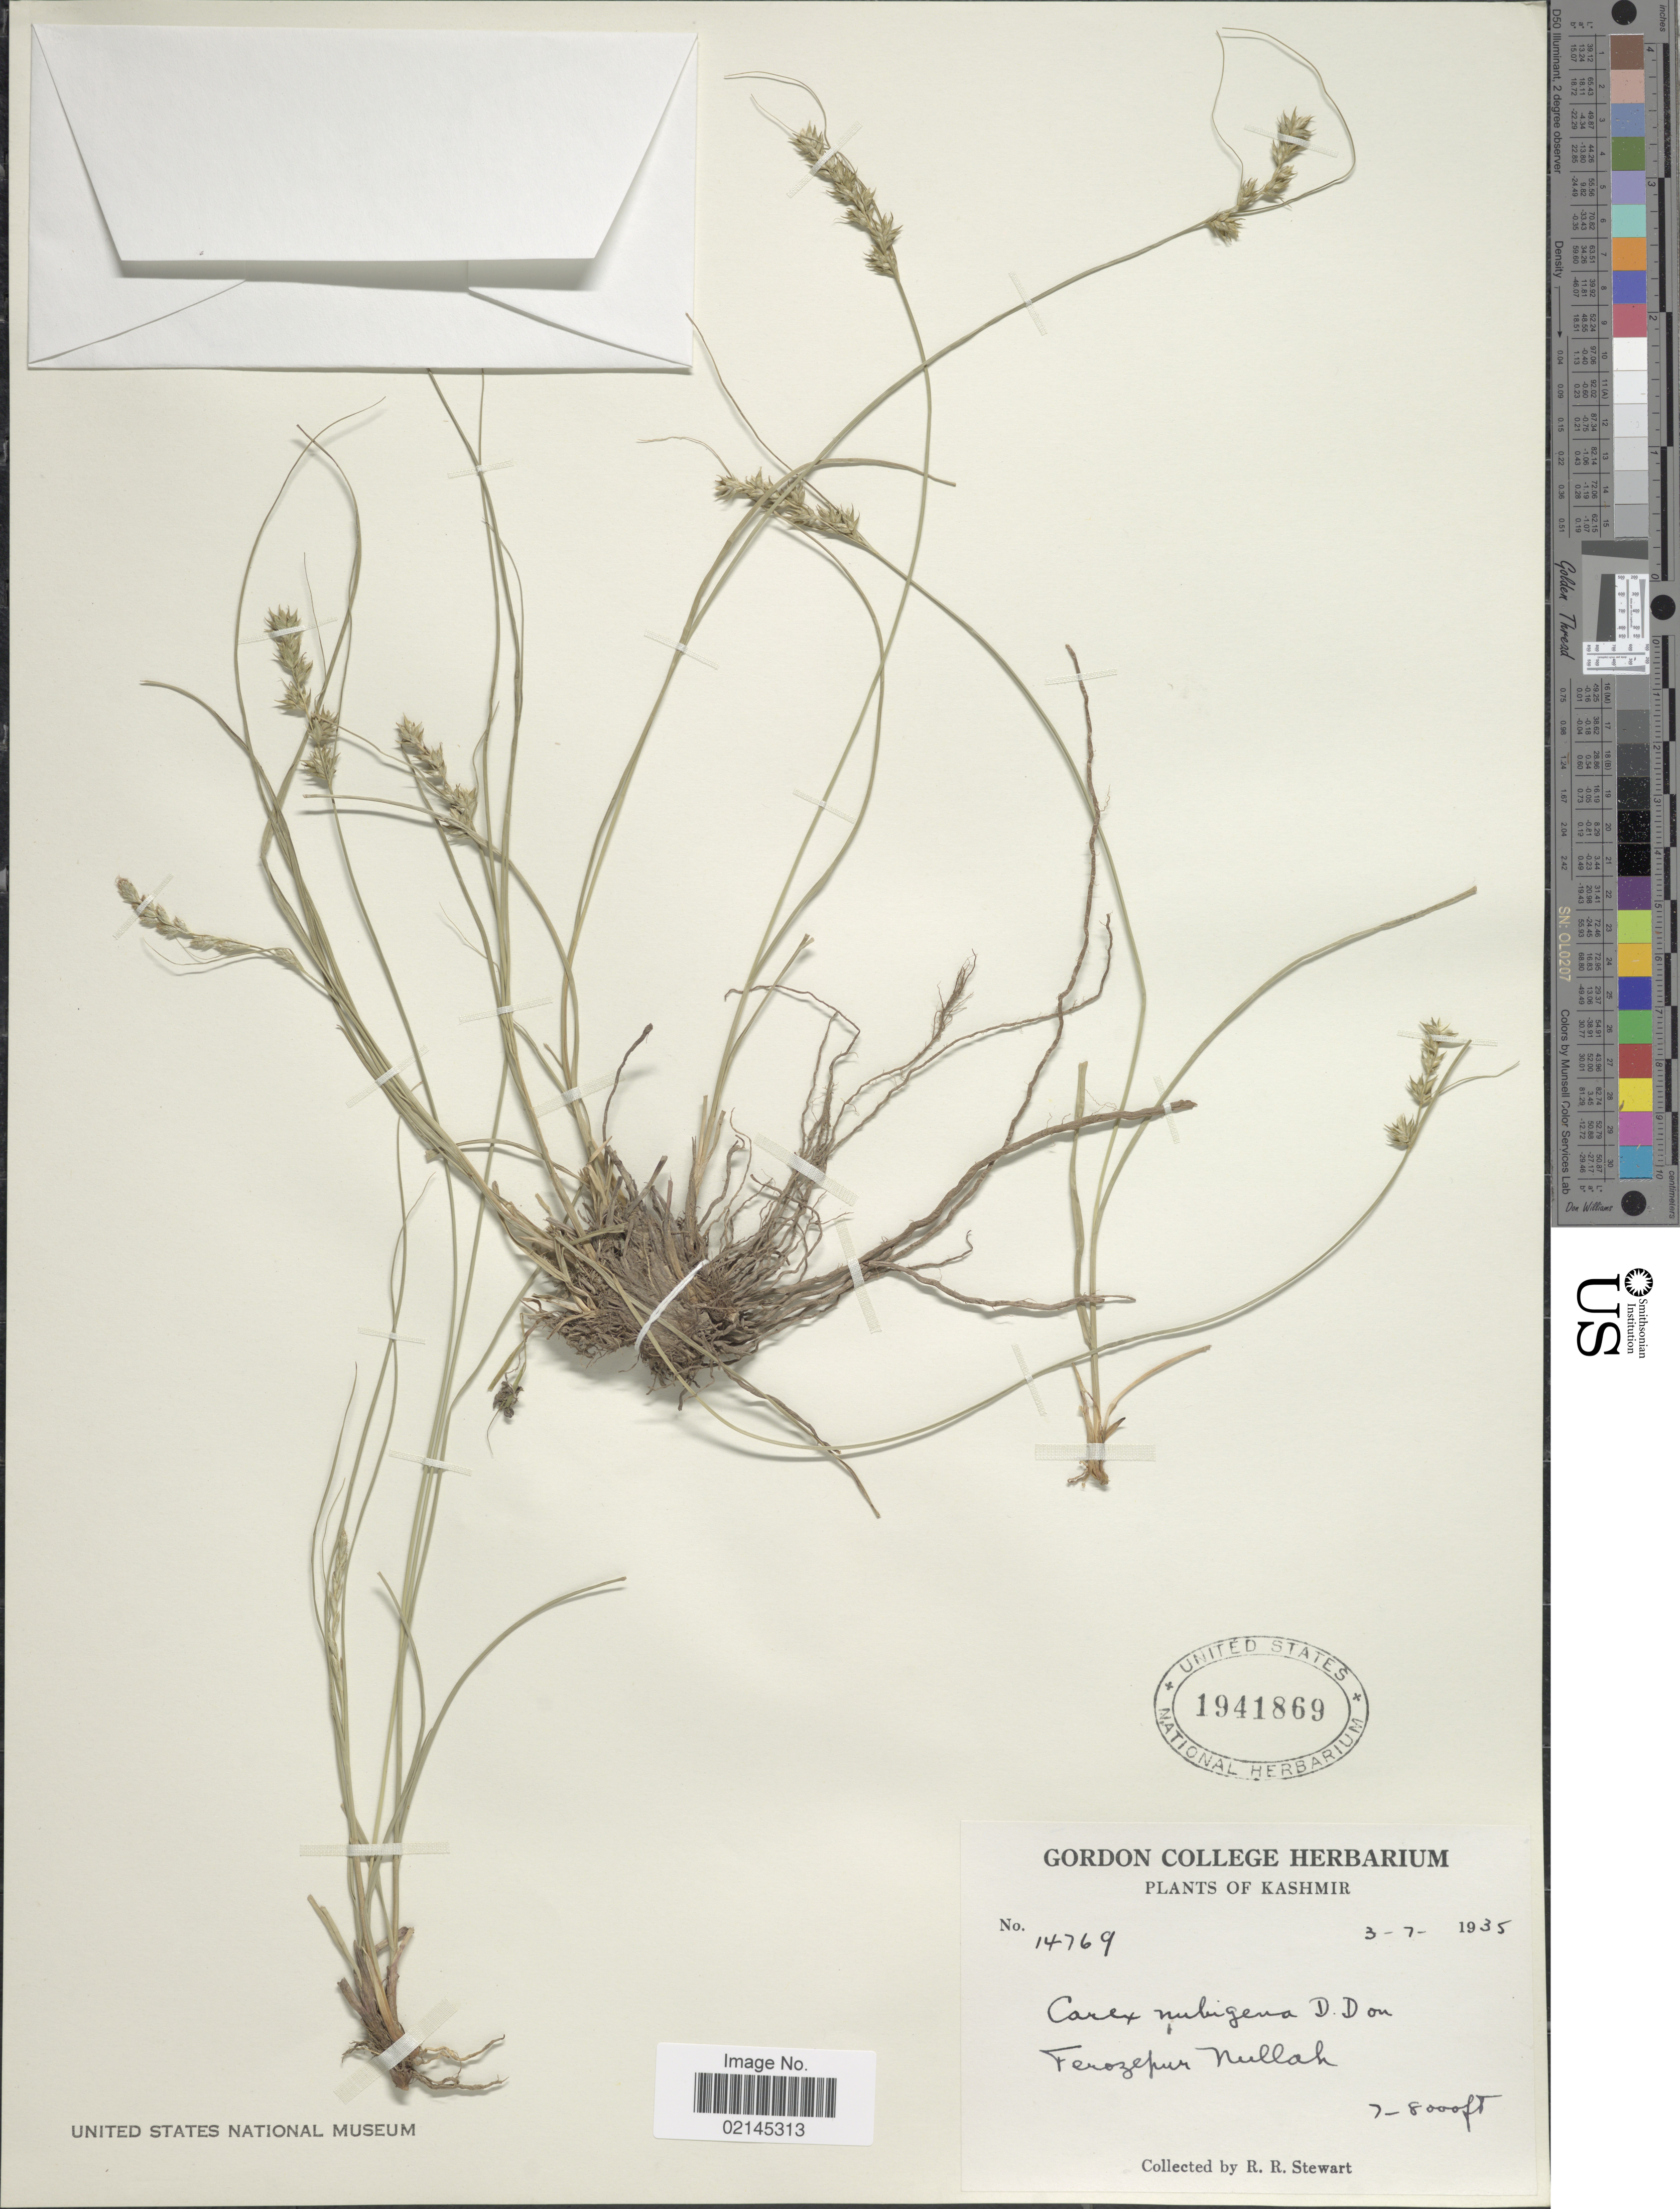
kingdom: Plantae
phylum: Tracheophyta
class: Liliopsida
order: Poales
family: Cyperaceae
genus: Carex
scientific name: Carex nubigena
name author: D. Don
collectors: R. R. Stewart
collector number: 14769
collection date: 1935-07-03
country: India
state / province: Jammu and Kashmir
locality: Kashmir. Ferozepur Nullah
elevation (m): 2134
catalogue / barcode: US 1941869